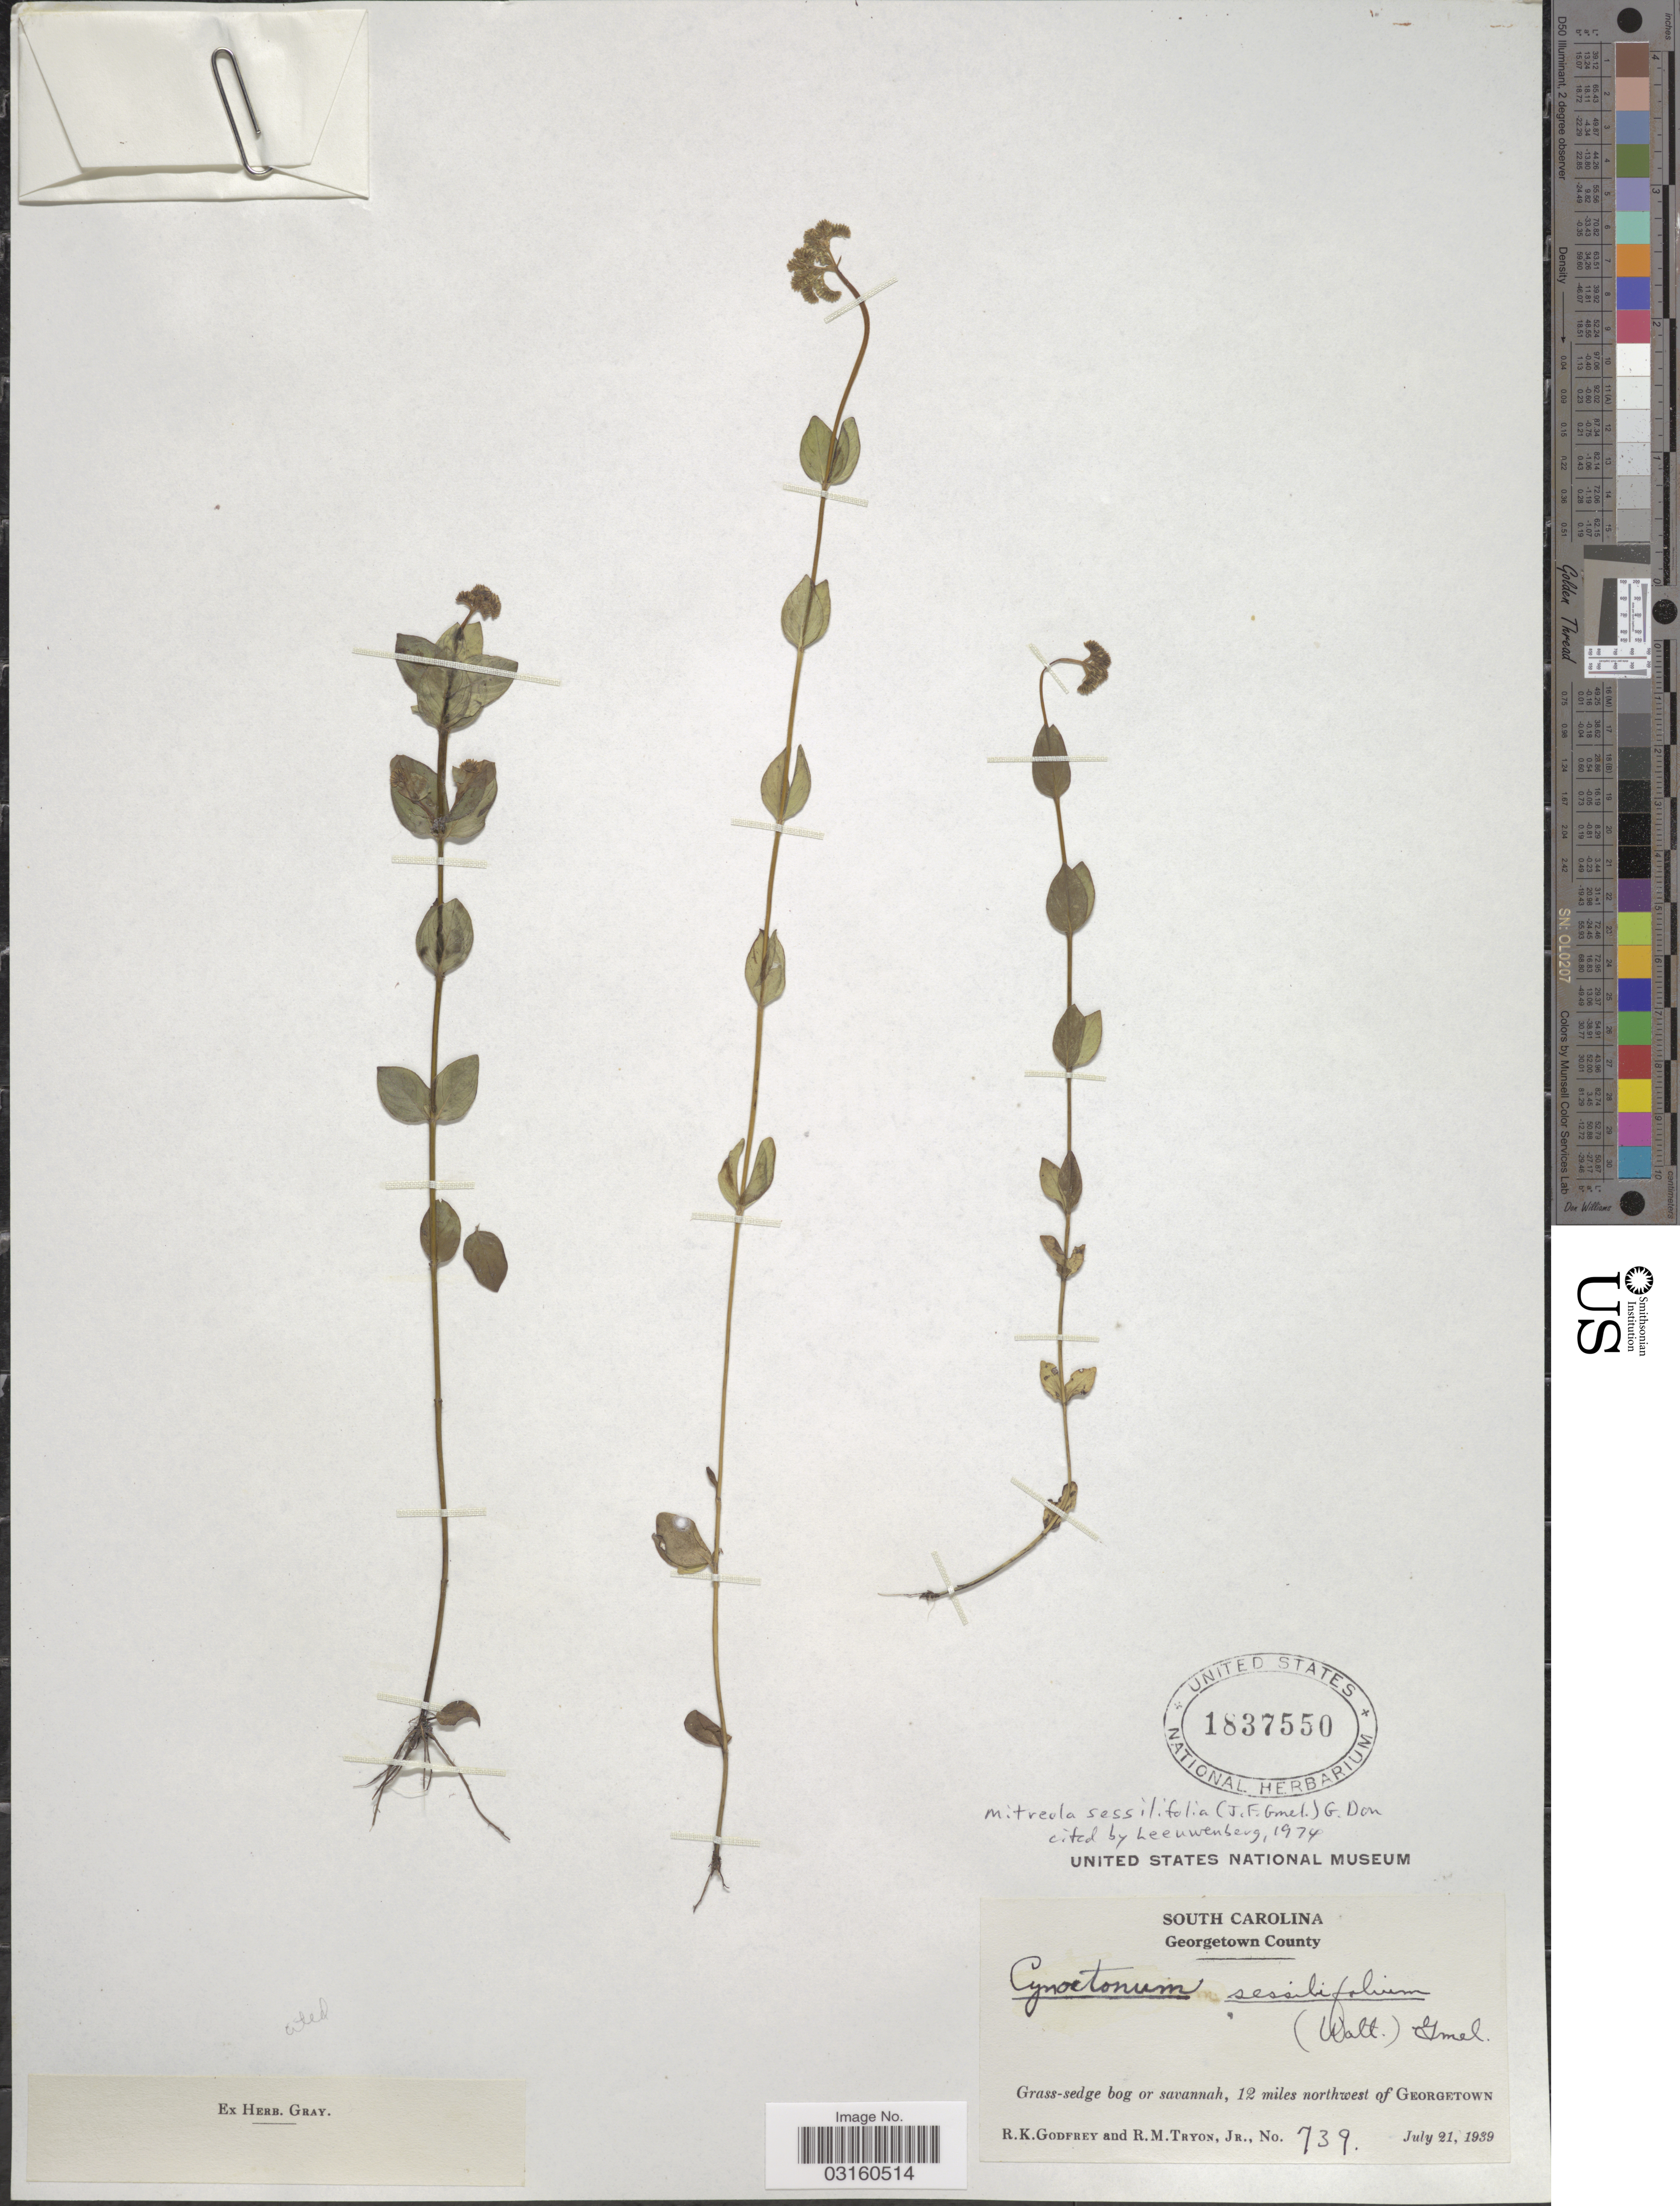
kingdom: Plantae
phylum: Tracheophyta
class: Magnoliopsida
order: Gentianales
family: Loganiaceae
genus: Mitreola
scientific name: Mitreola sessilifolia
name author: (J.F. Gmel.) G. Don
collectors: R. K. Godfrey & R. Tryon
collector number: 739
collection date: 1939-07-21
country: United States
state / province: South Carolina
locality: Georgetown County. Grass-sedge bog or savannah, 12 miles northwest of Georgetown.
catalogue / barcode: US 1837550